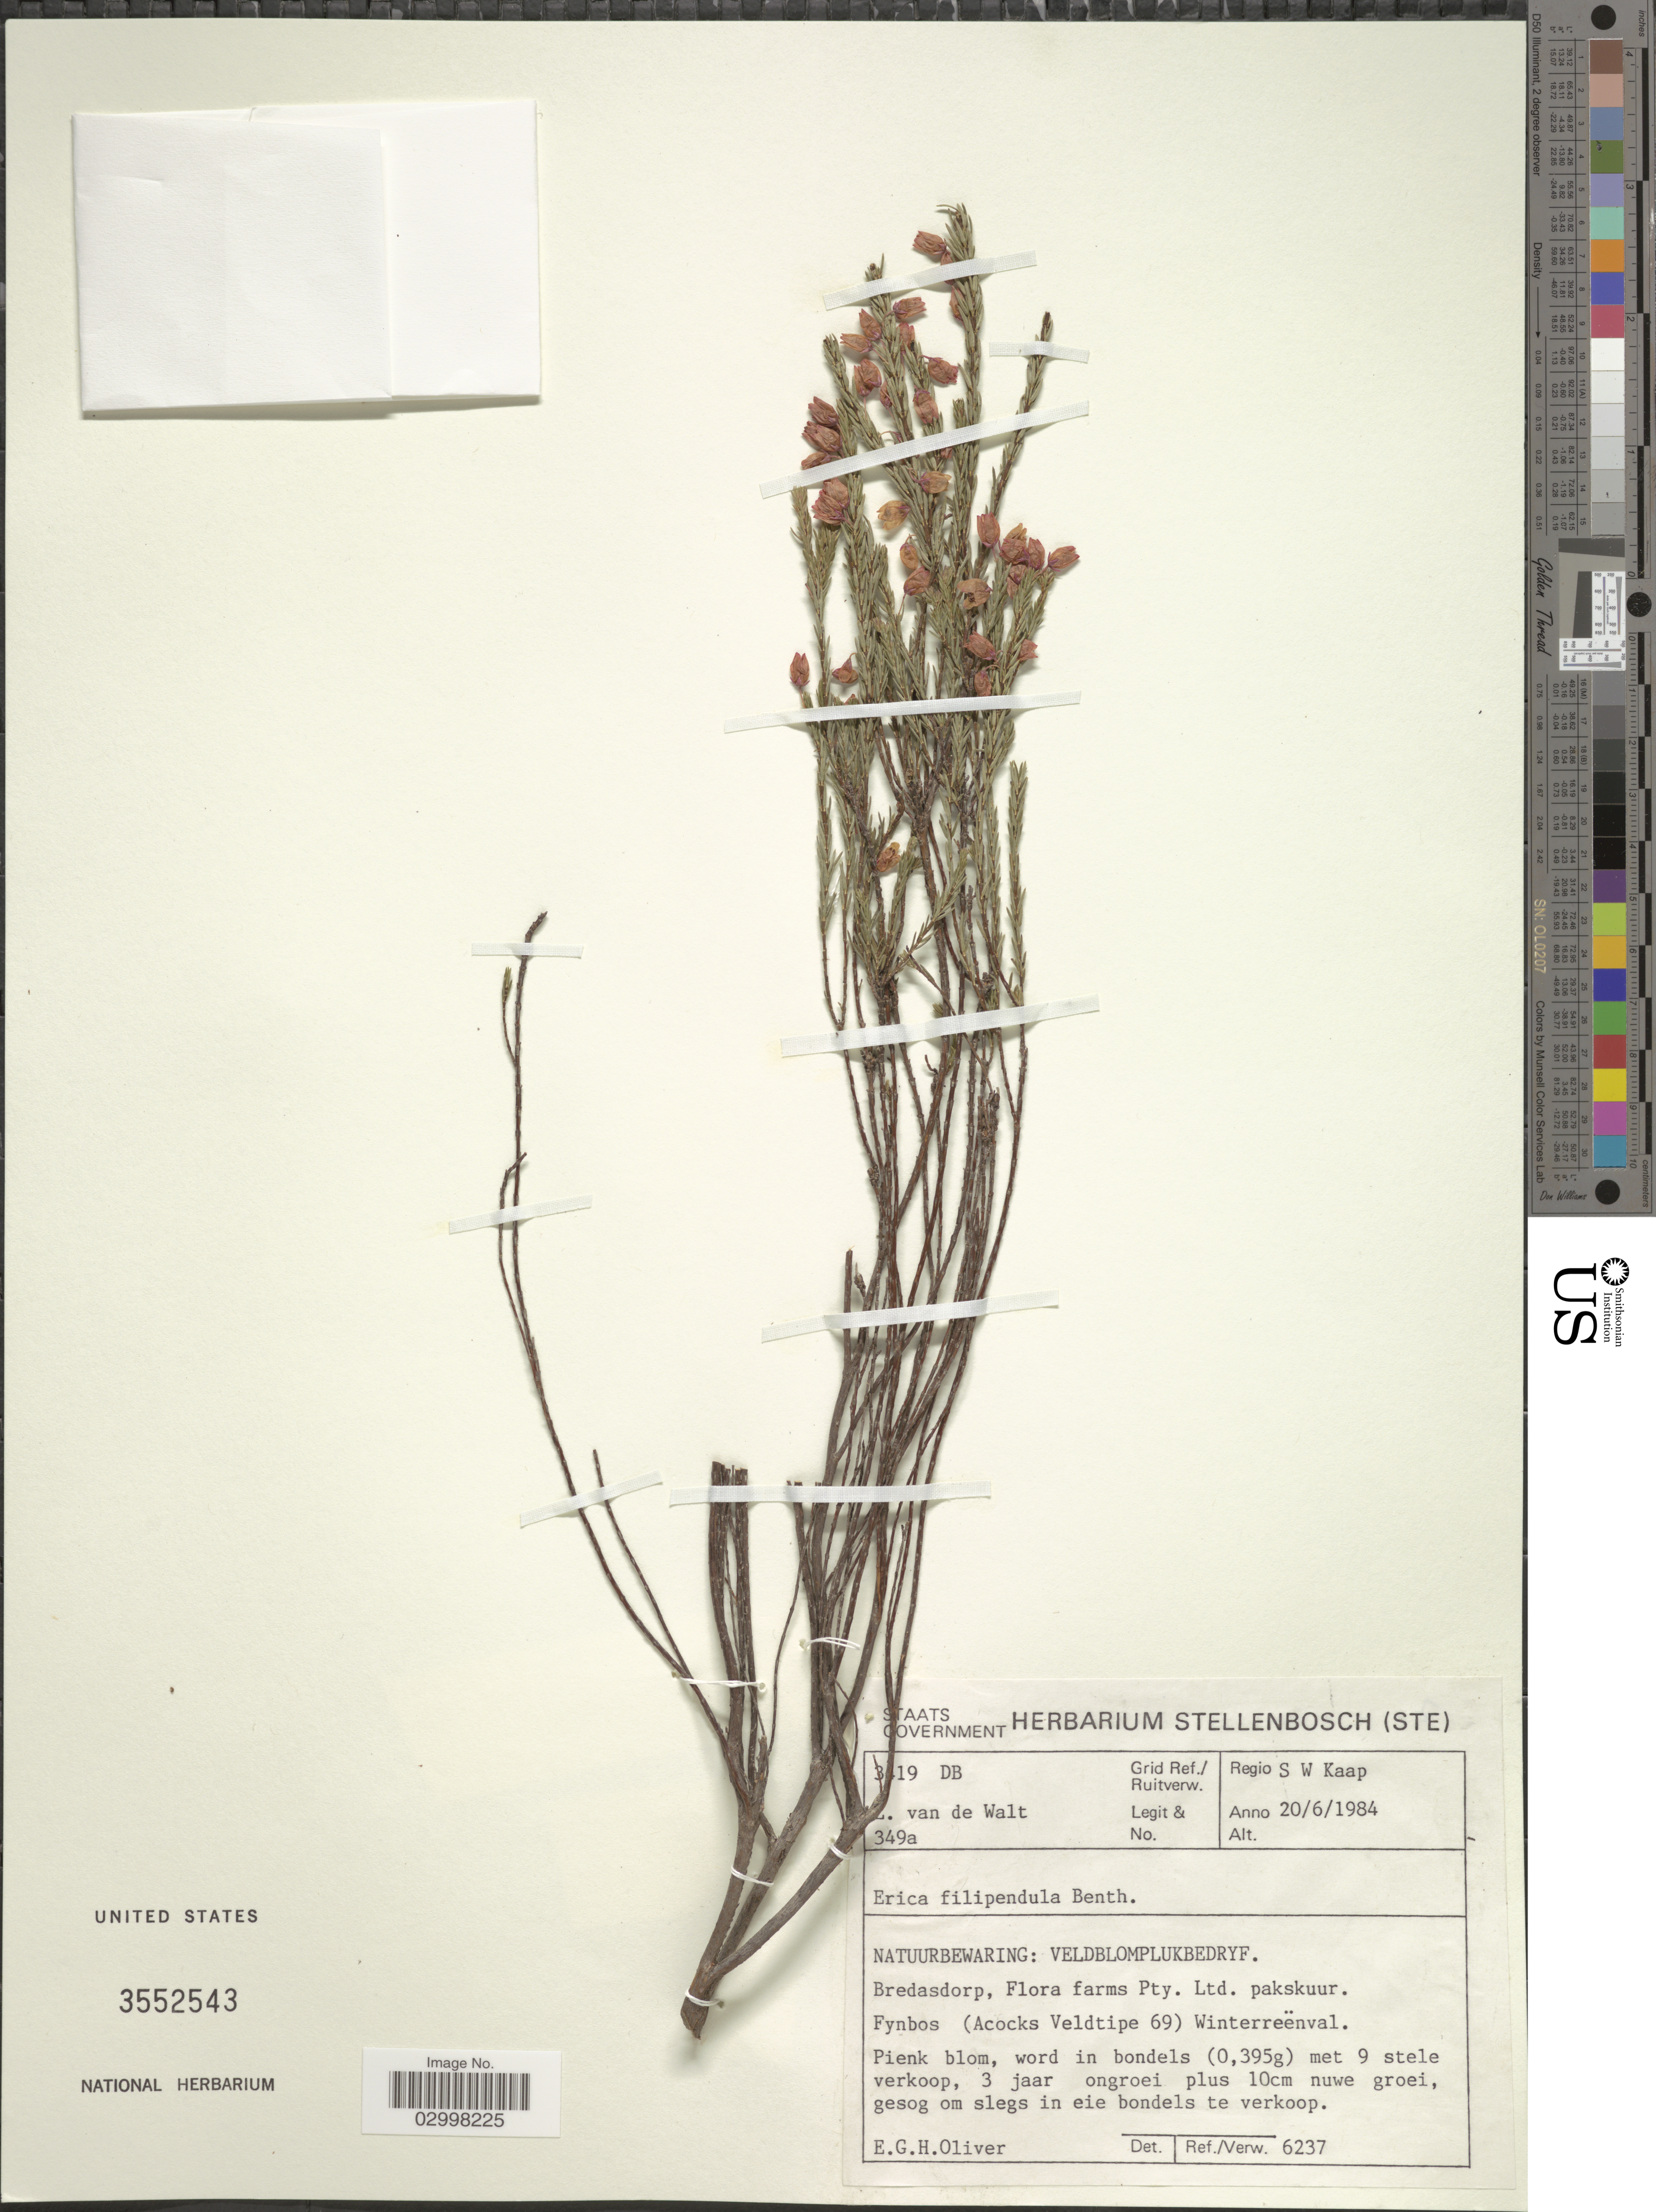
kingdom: Plantae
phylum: Tracheophyta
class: Magnoliopsida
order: Ericales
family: Ericaceae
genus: Erica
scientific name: Erica filipendula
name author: Benth.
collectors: L. van der Walt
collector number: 349a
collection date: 1984-06-20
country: South Africa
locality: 3 [illegible text]19 DB Grid Ref./Ruitverw. Regio S W Kaap. Natuurbewaring: Veldblomplukbedrijf. Bredasdorp, Flora farms Pty. Ltd. pakskuur. Fynbos (Acocks Veldtipe 69) Winterreënval.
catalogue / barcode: US 3552543